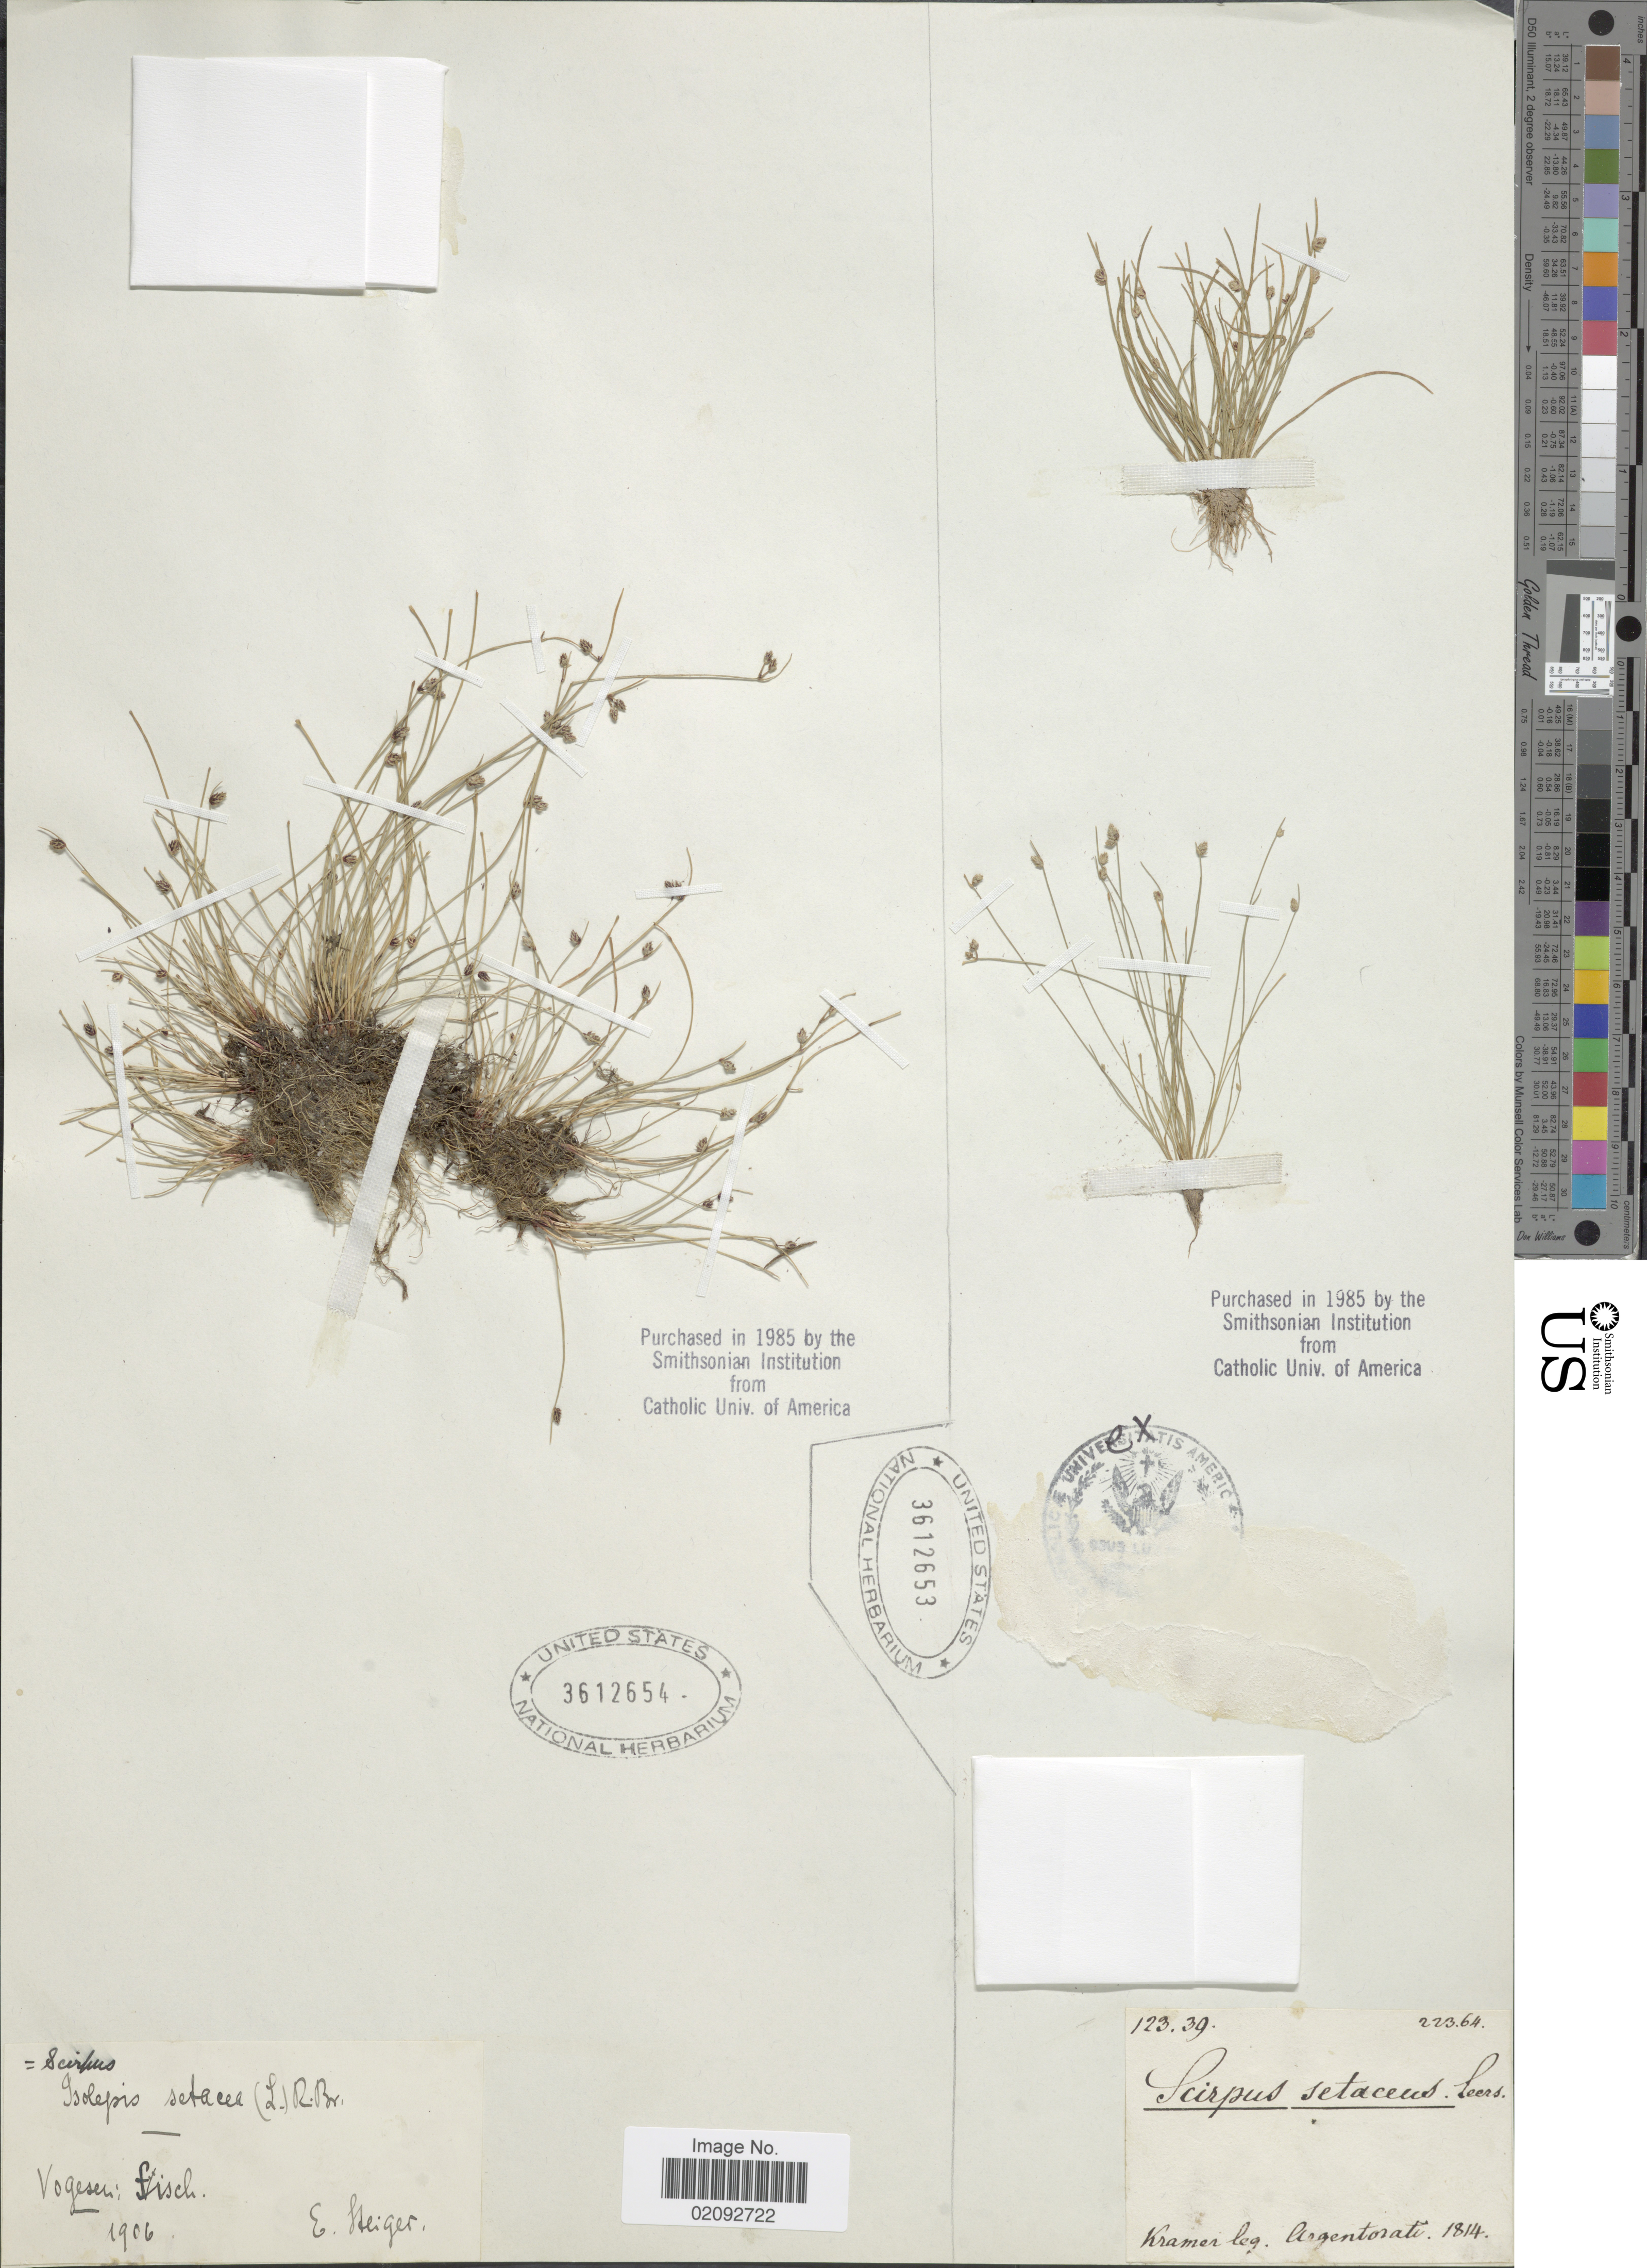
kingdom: Plantae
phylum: Tracheophyta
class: Liliopsida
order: Poales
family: Cyperaceae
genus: Isolepis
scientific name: Isolepis setacea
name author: (L.) R. Br.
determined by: Strong, Mark T., (BOT), Smithsonian Institution - National Museum of Natural History (UNITED STATES)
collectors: E. Steiger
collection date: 1906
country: France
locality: Vogesen: Fisch [interpreted]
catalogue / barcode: US 3612654-2